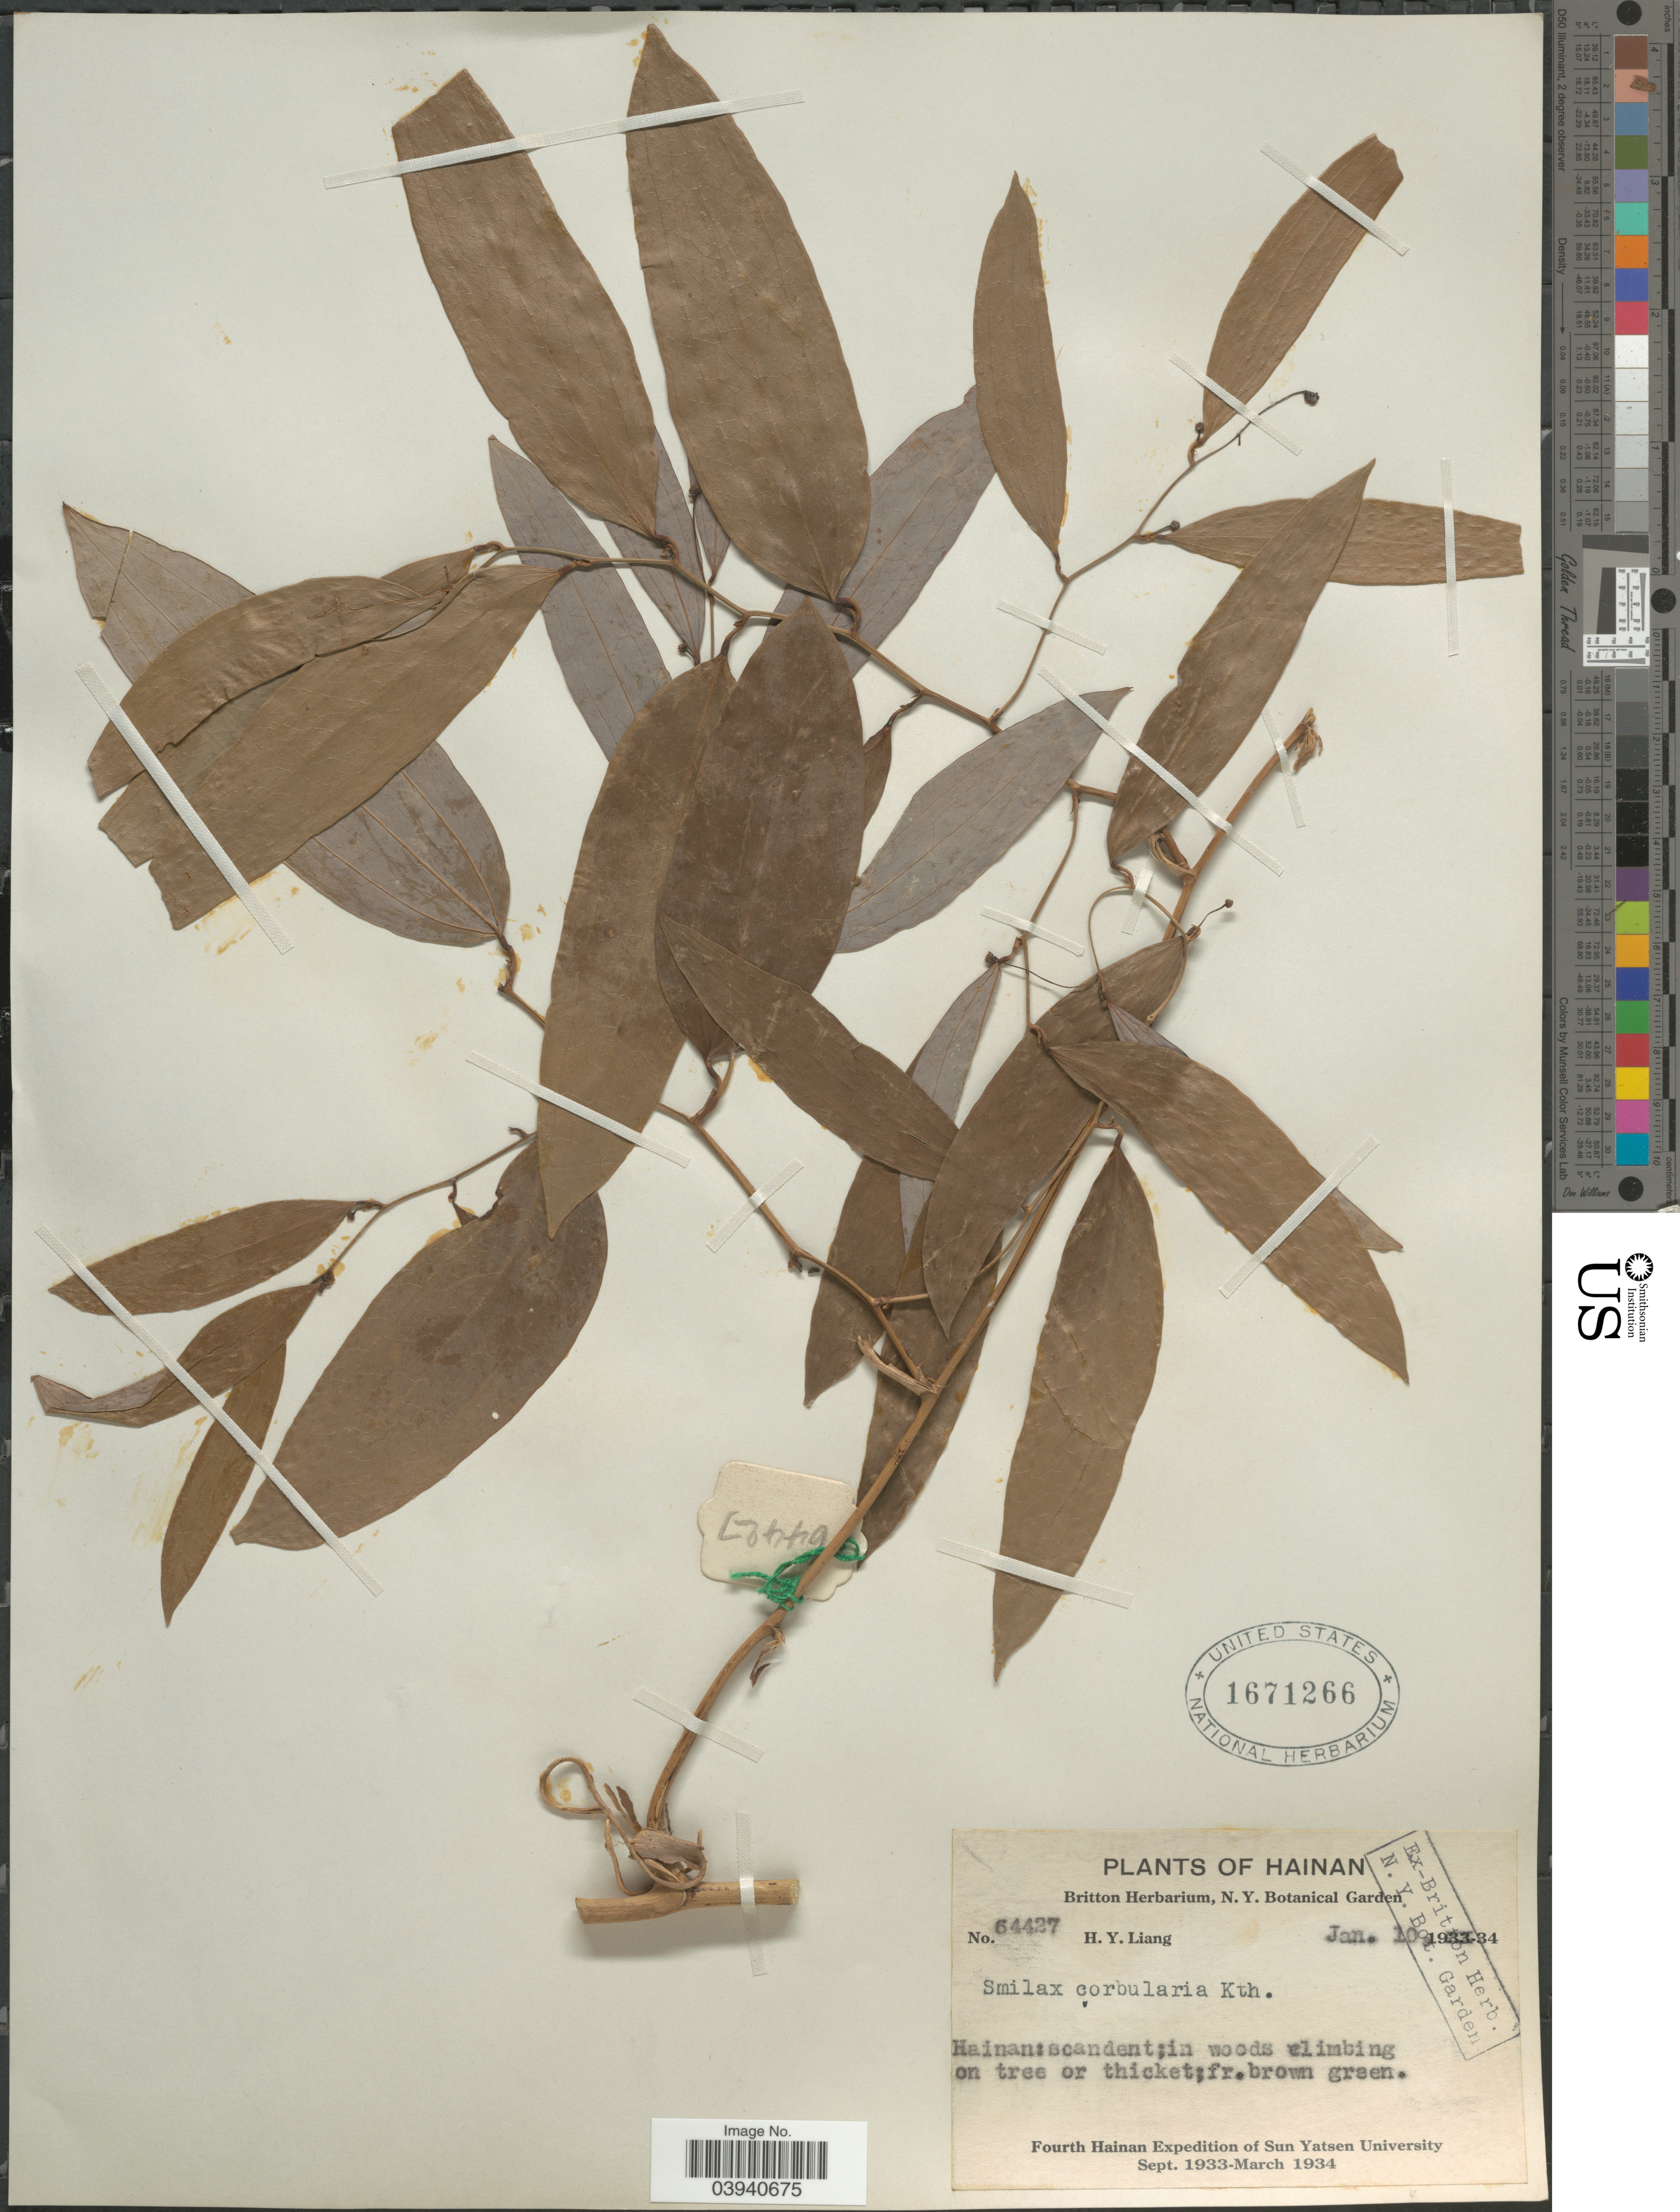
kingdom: Plantae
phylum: Tracheophyta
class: Liliopsida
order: Liliales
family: Smilacaceae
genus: Smilax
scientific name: Smilax corbularia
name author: Kunth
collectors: H. Y. Liang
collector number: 64427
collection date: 1934-01-10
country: China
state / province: Hainan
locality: Hainan.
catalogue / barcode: US 1671266